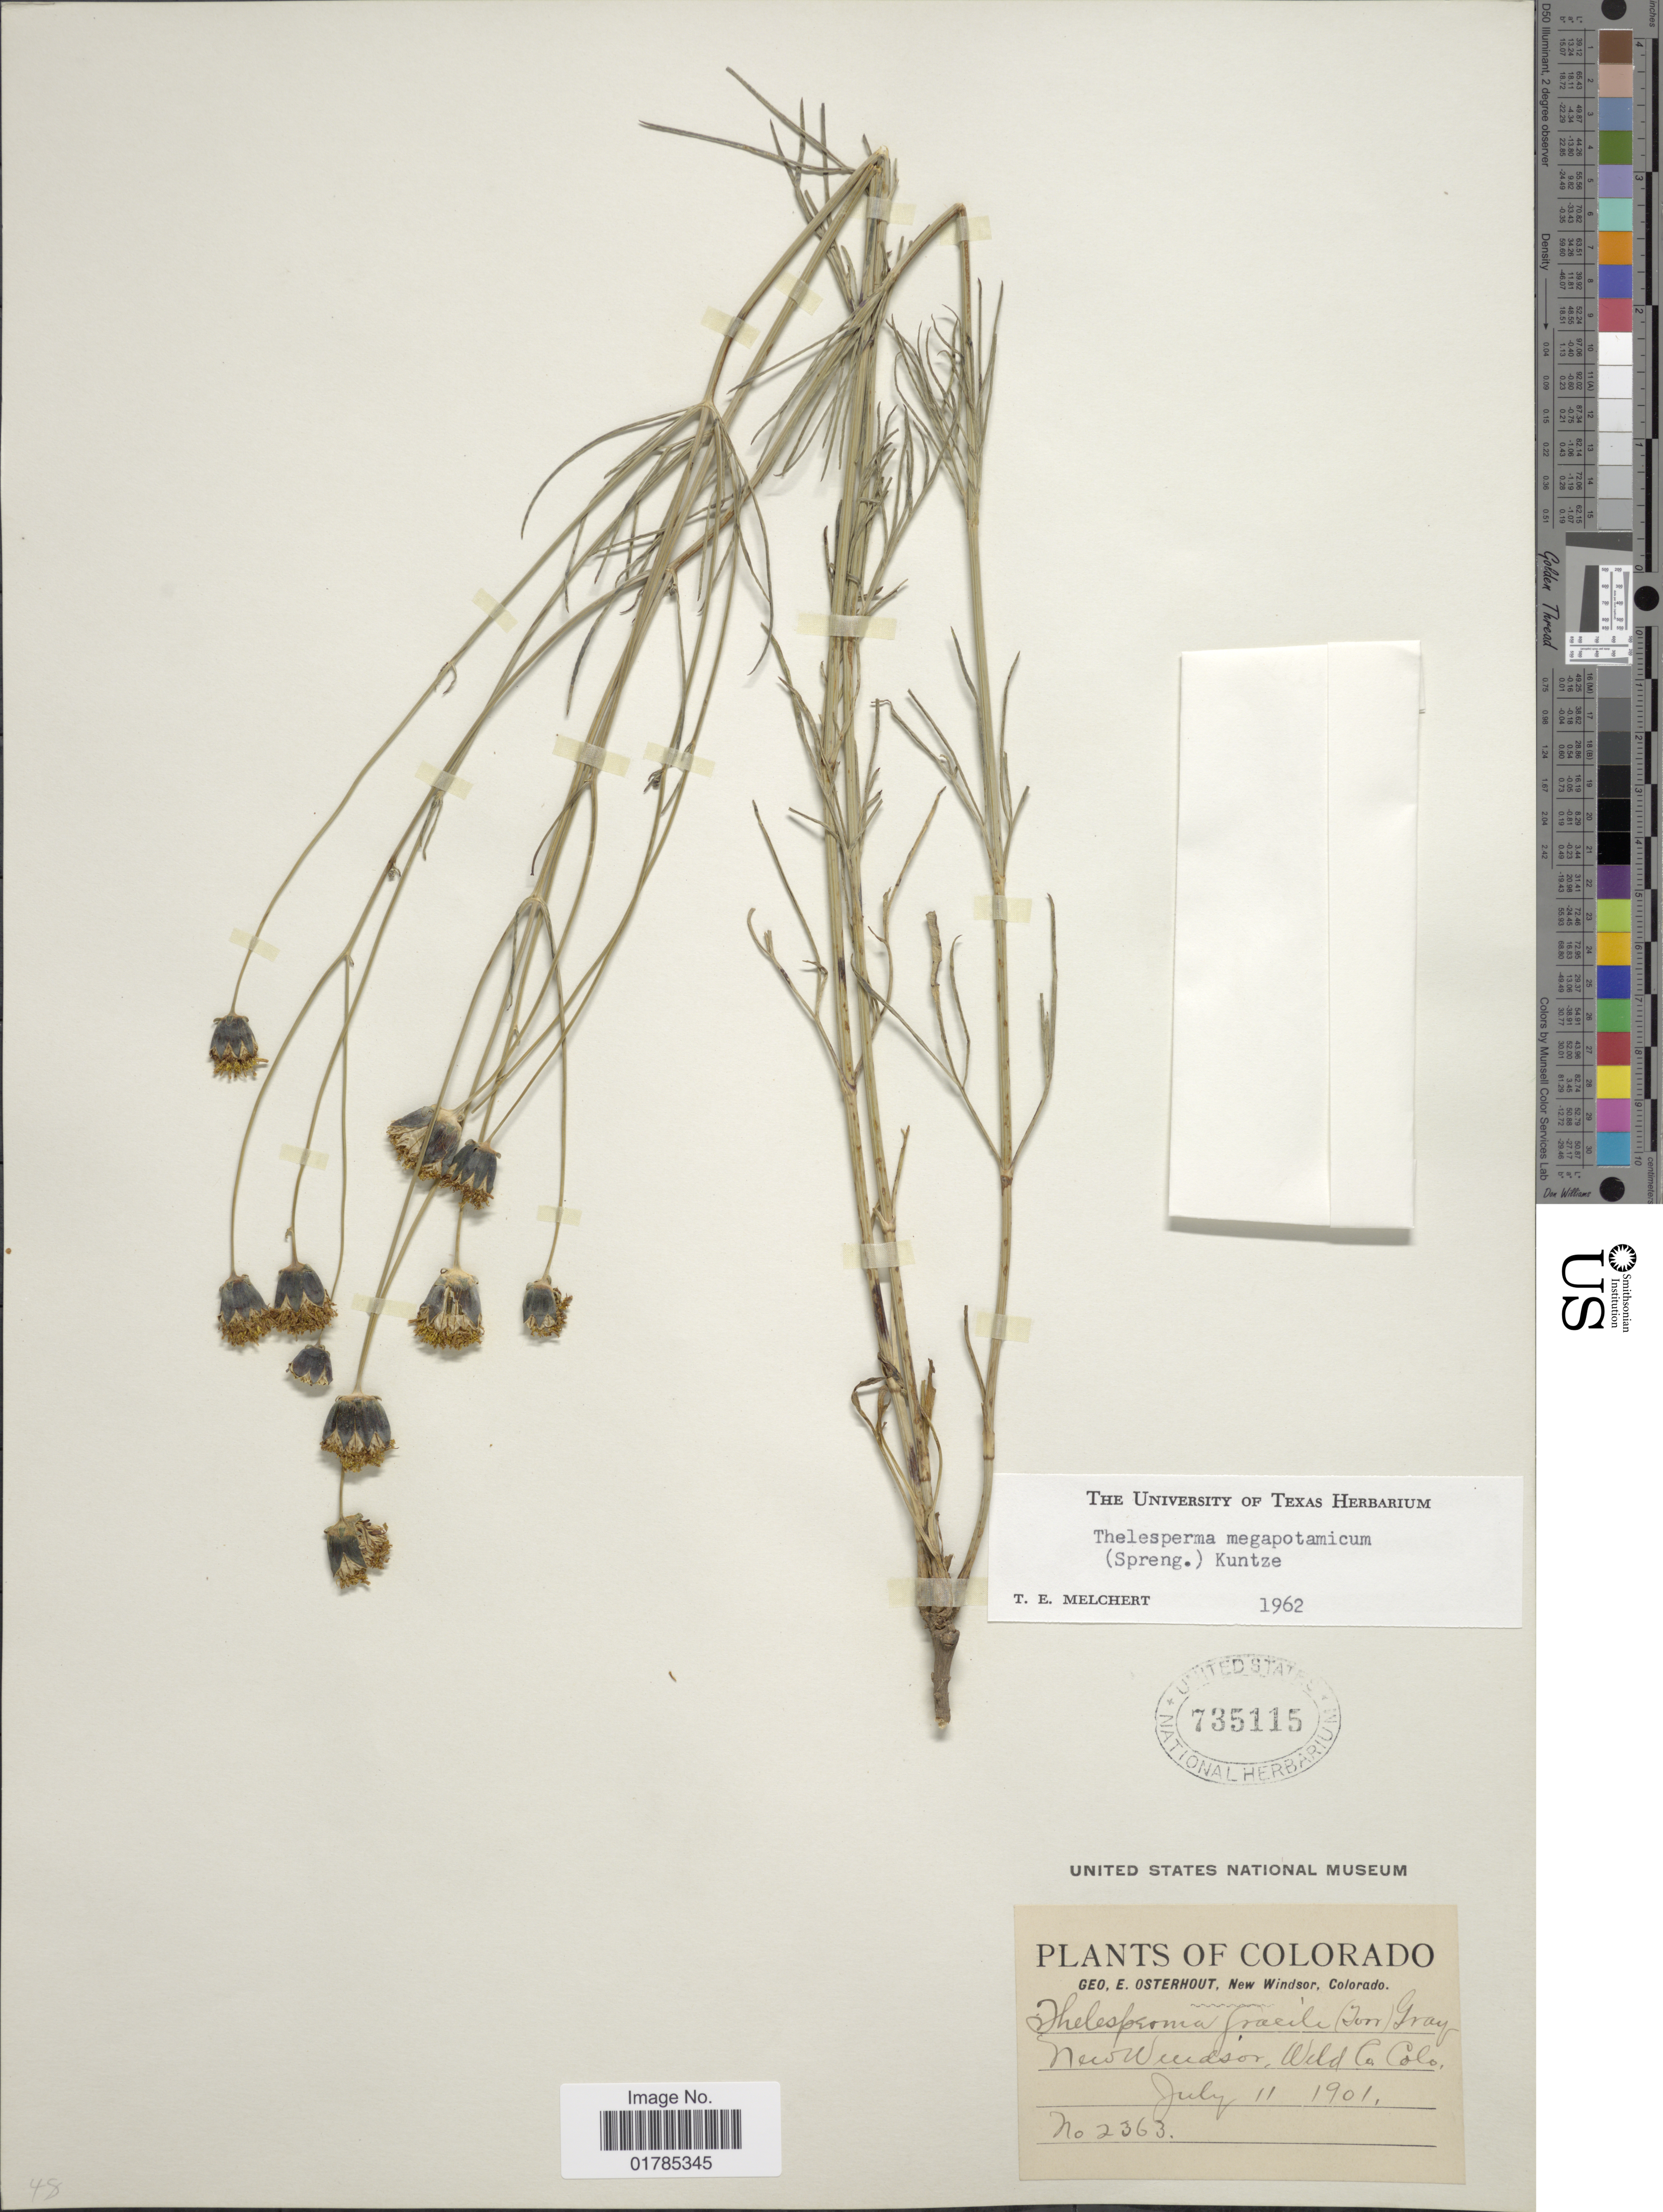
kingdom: Plantae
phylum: Tracheophyta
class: Magnoliopsida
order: Asterales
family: Asteraceae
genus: Thelesperma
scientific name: Thelesperma megapotamicum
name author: (Spreng.) Herter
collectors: G. Osterhout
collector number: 2363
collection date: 1901-07-11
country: United States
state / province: Colorado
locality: New Windsor, Wild Ca.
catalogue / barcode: US 735115